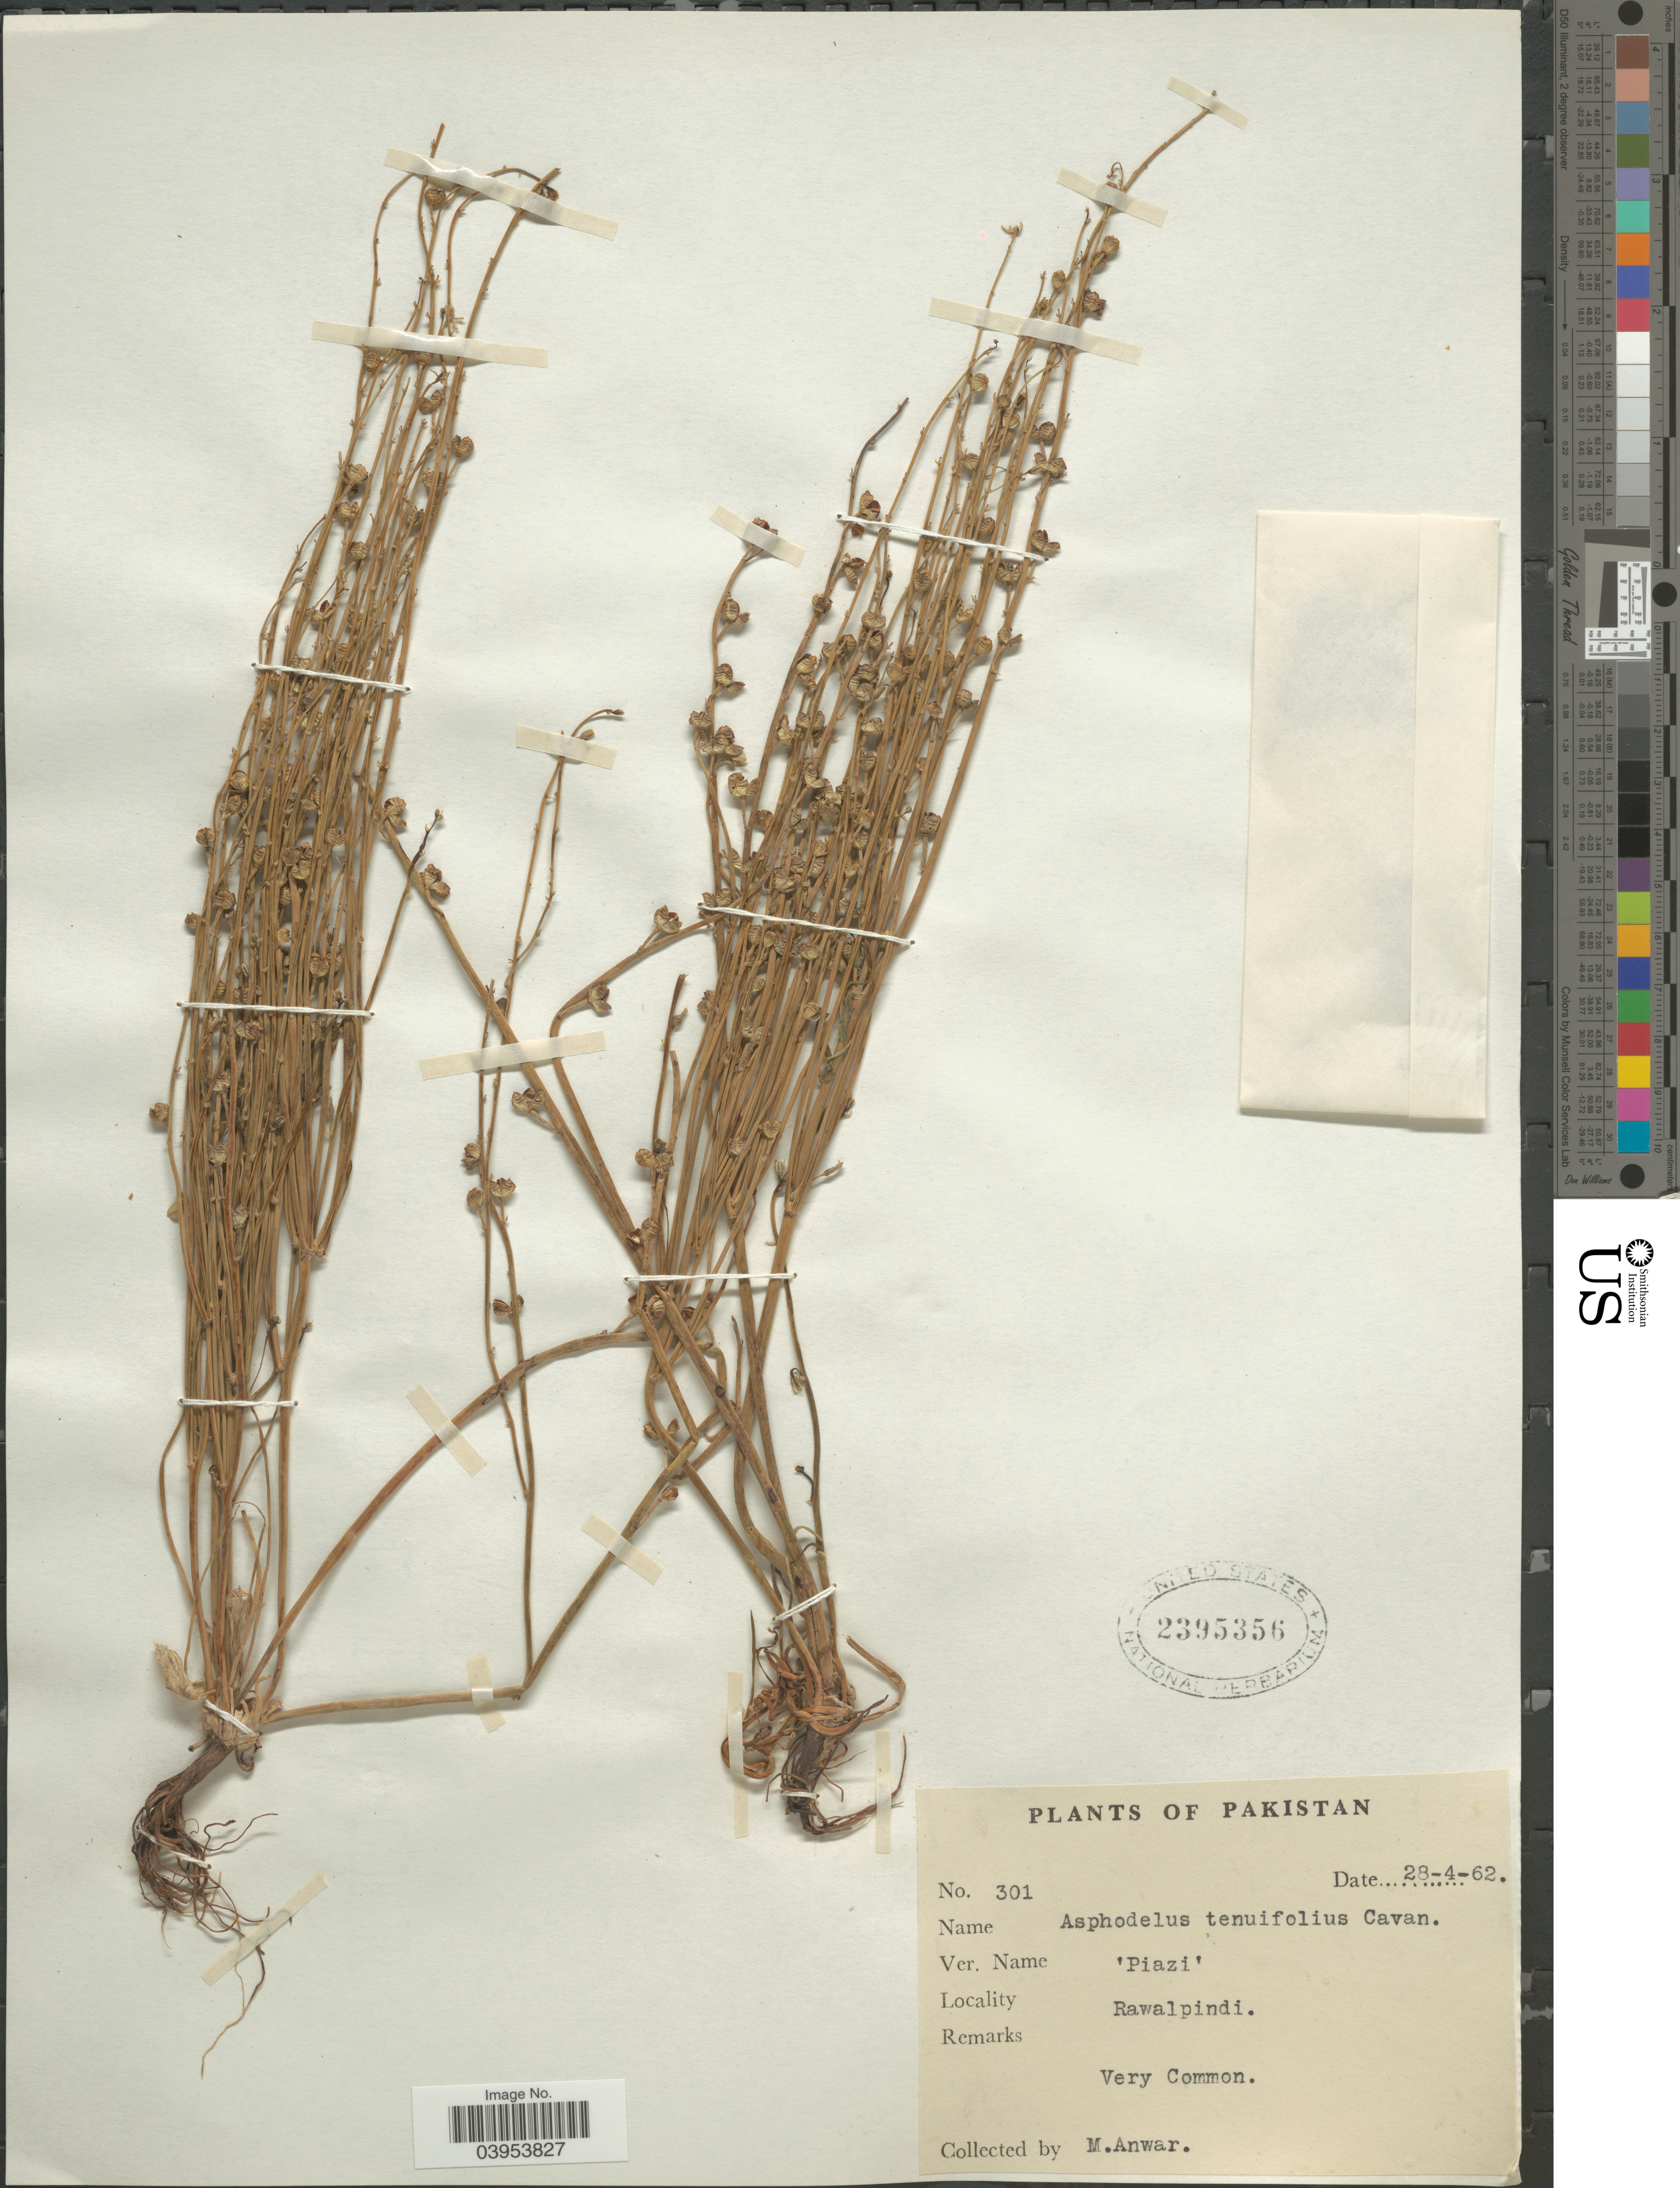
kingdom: Plantae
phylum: Tracheophyta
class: Liliopsida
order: Asparagales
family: Asphodelaceae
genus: Asphodelus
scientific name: Asphodelus tenuifolius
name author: Cav.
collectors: M. Anwar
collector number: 301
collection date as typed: Transcribed d/m/y: 28/4/62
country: Pakistan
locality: Rawalpindi.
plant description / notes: Leaf tissue sampled for DNA sequencing.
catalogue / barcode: US 2395356